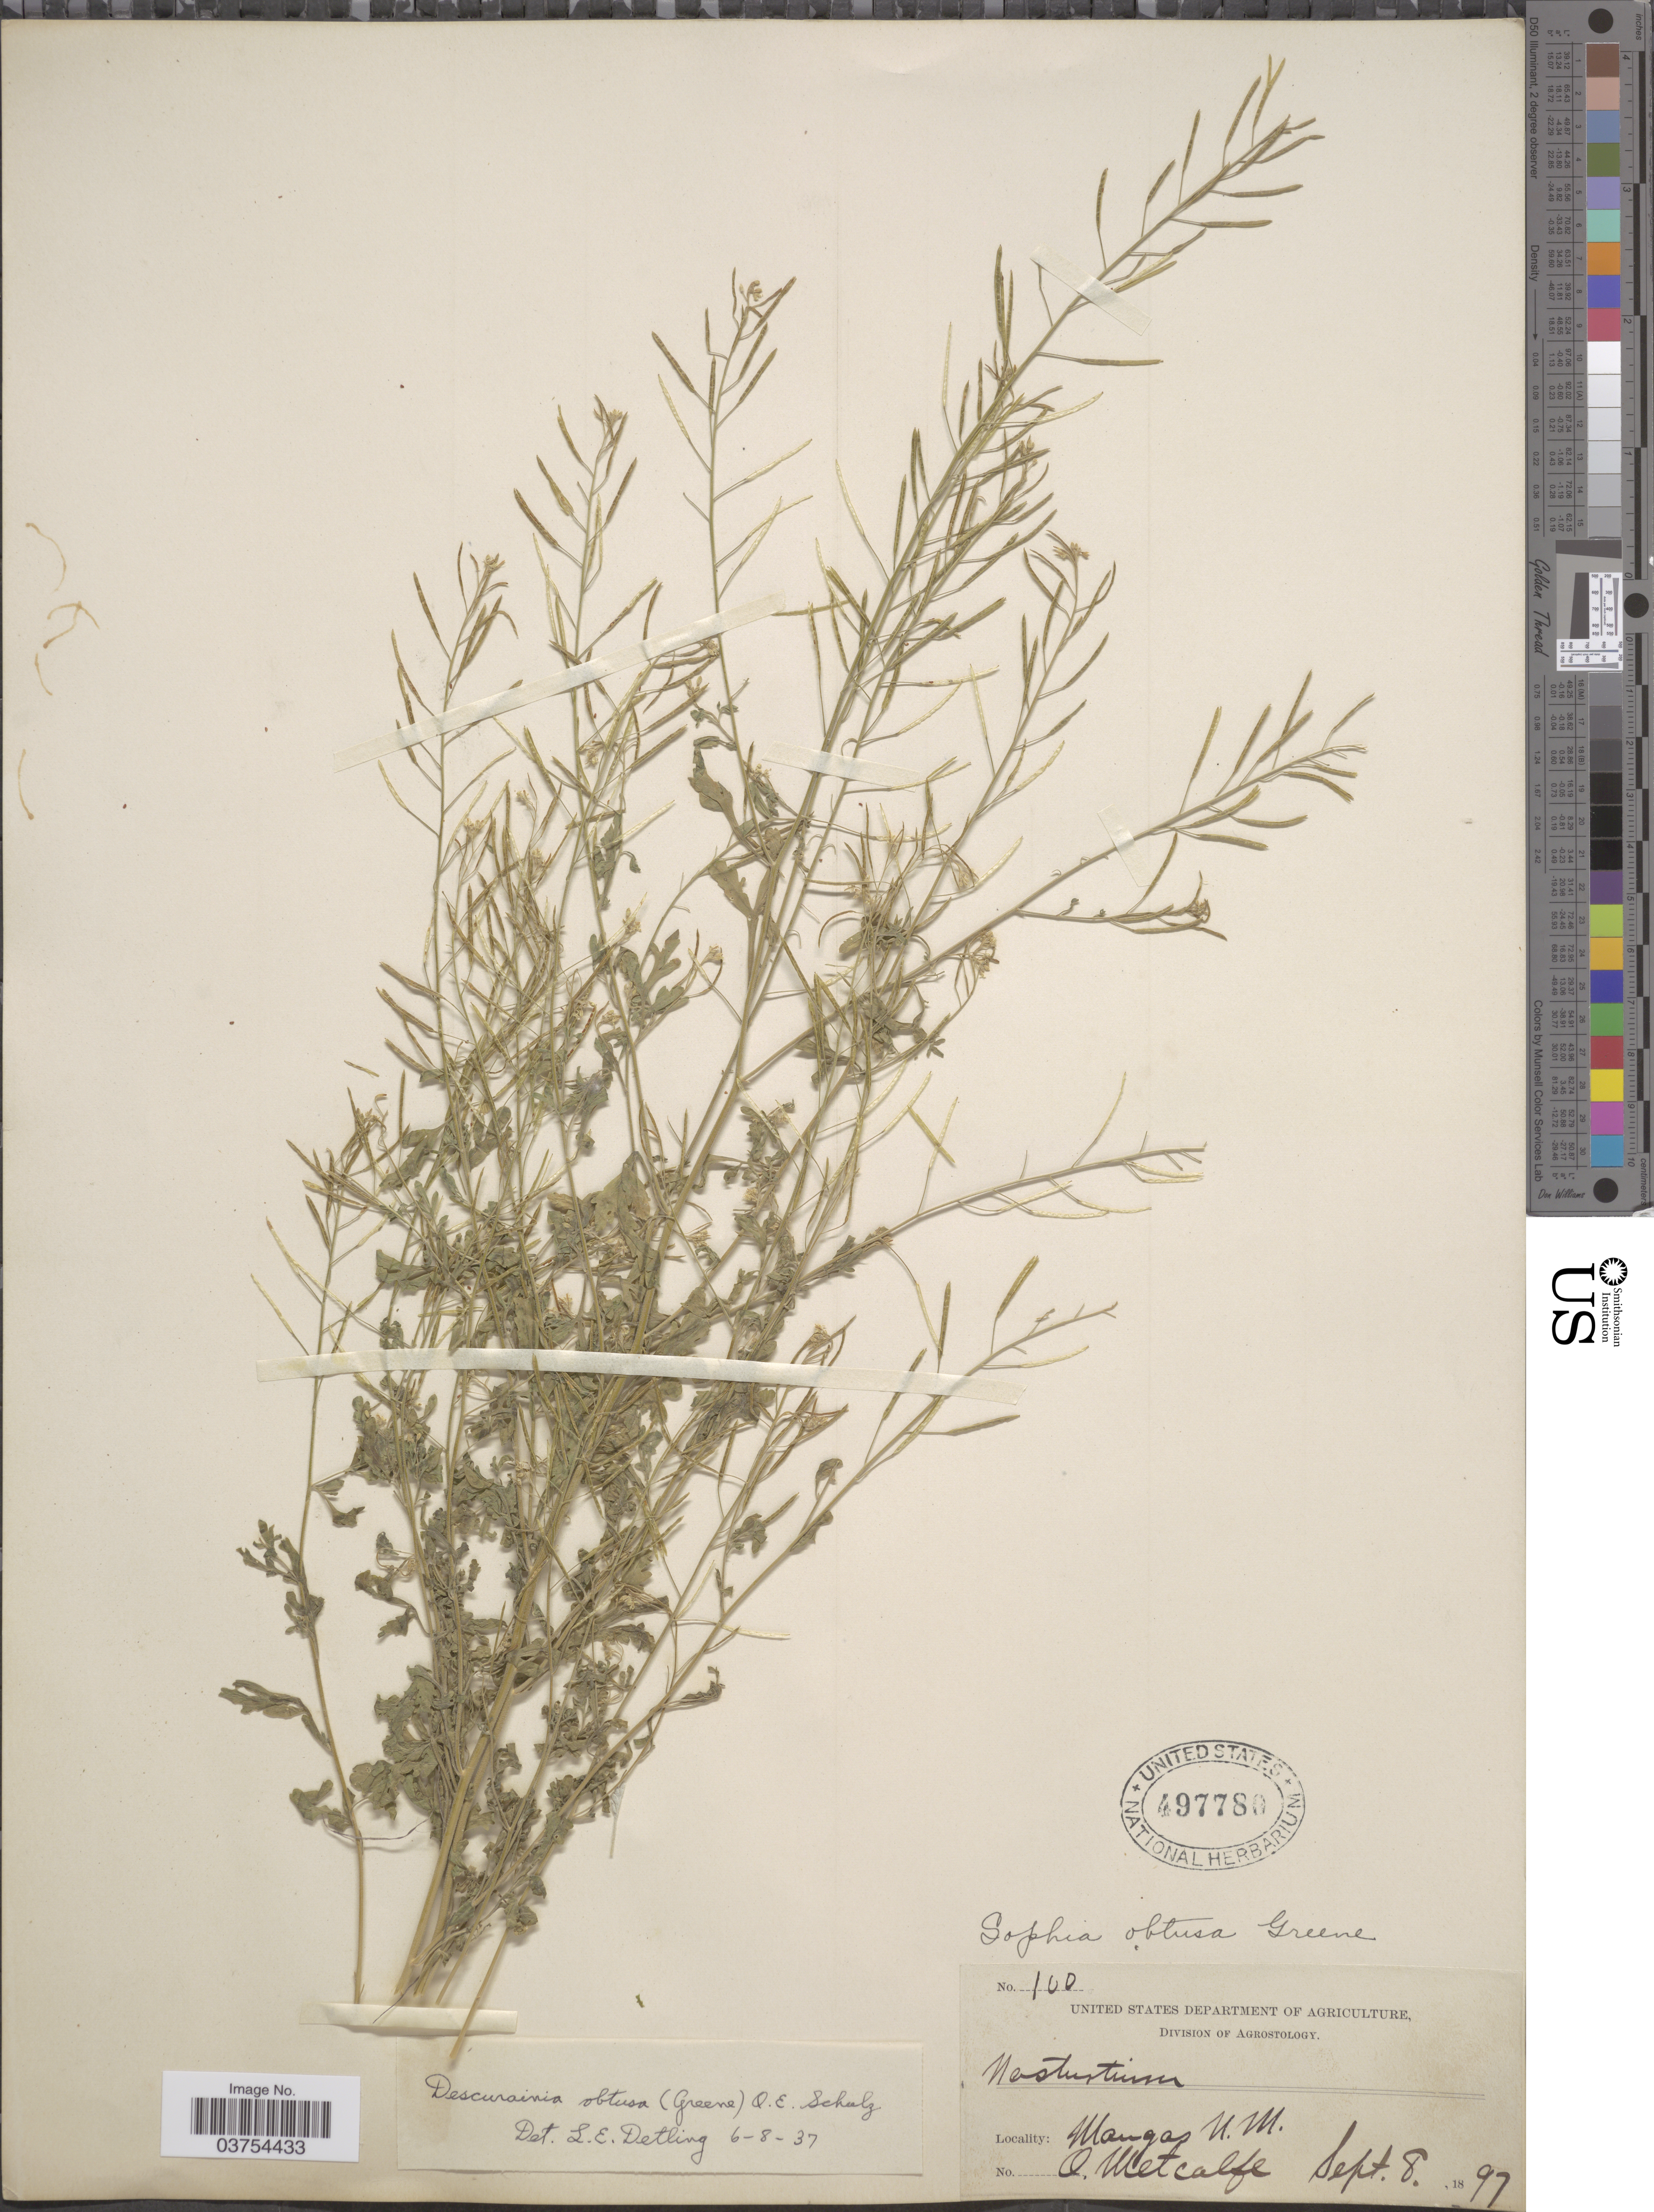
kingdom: Plantae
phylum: Tracheophyta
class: Magnoliopsida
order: Brassicales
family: Brassicaceae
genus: Descurainia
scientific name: Descurainia obtusa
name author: (Greene & C.A. Mey.) O.E. Schulz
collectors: O. Metcalfe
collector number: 100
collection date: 1897-09-08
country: United States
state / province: New Mexico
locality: Mangas.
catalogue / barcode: US 497780